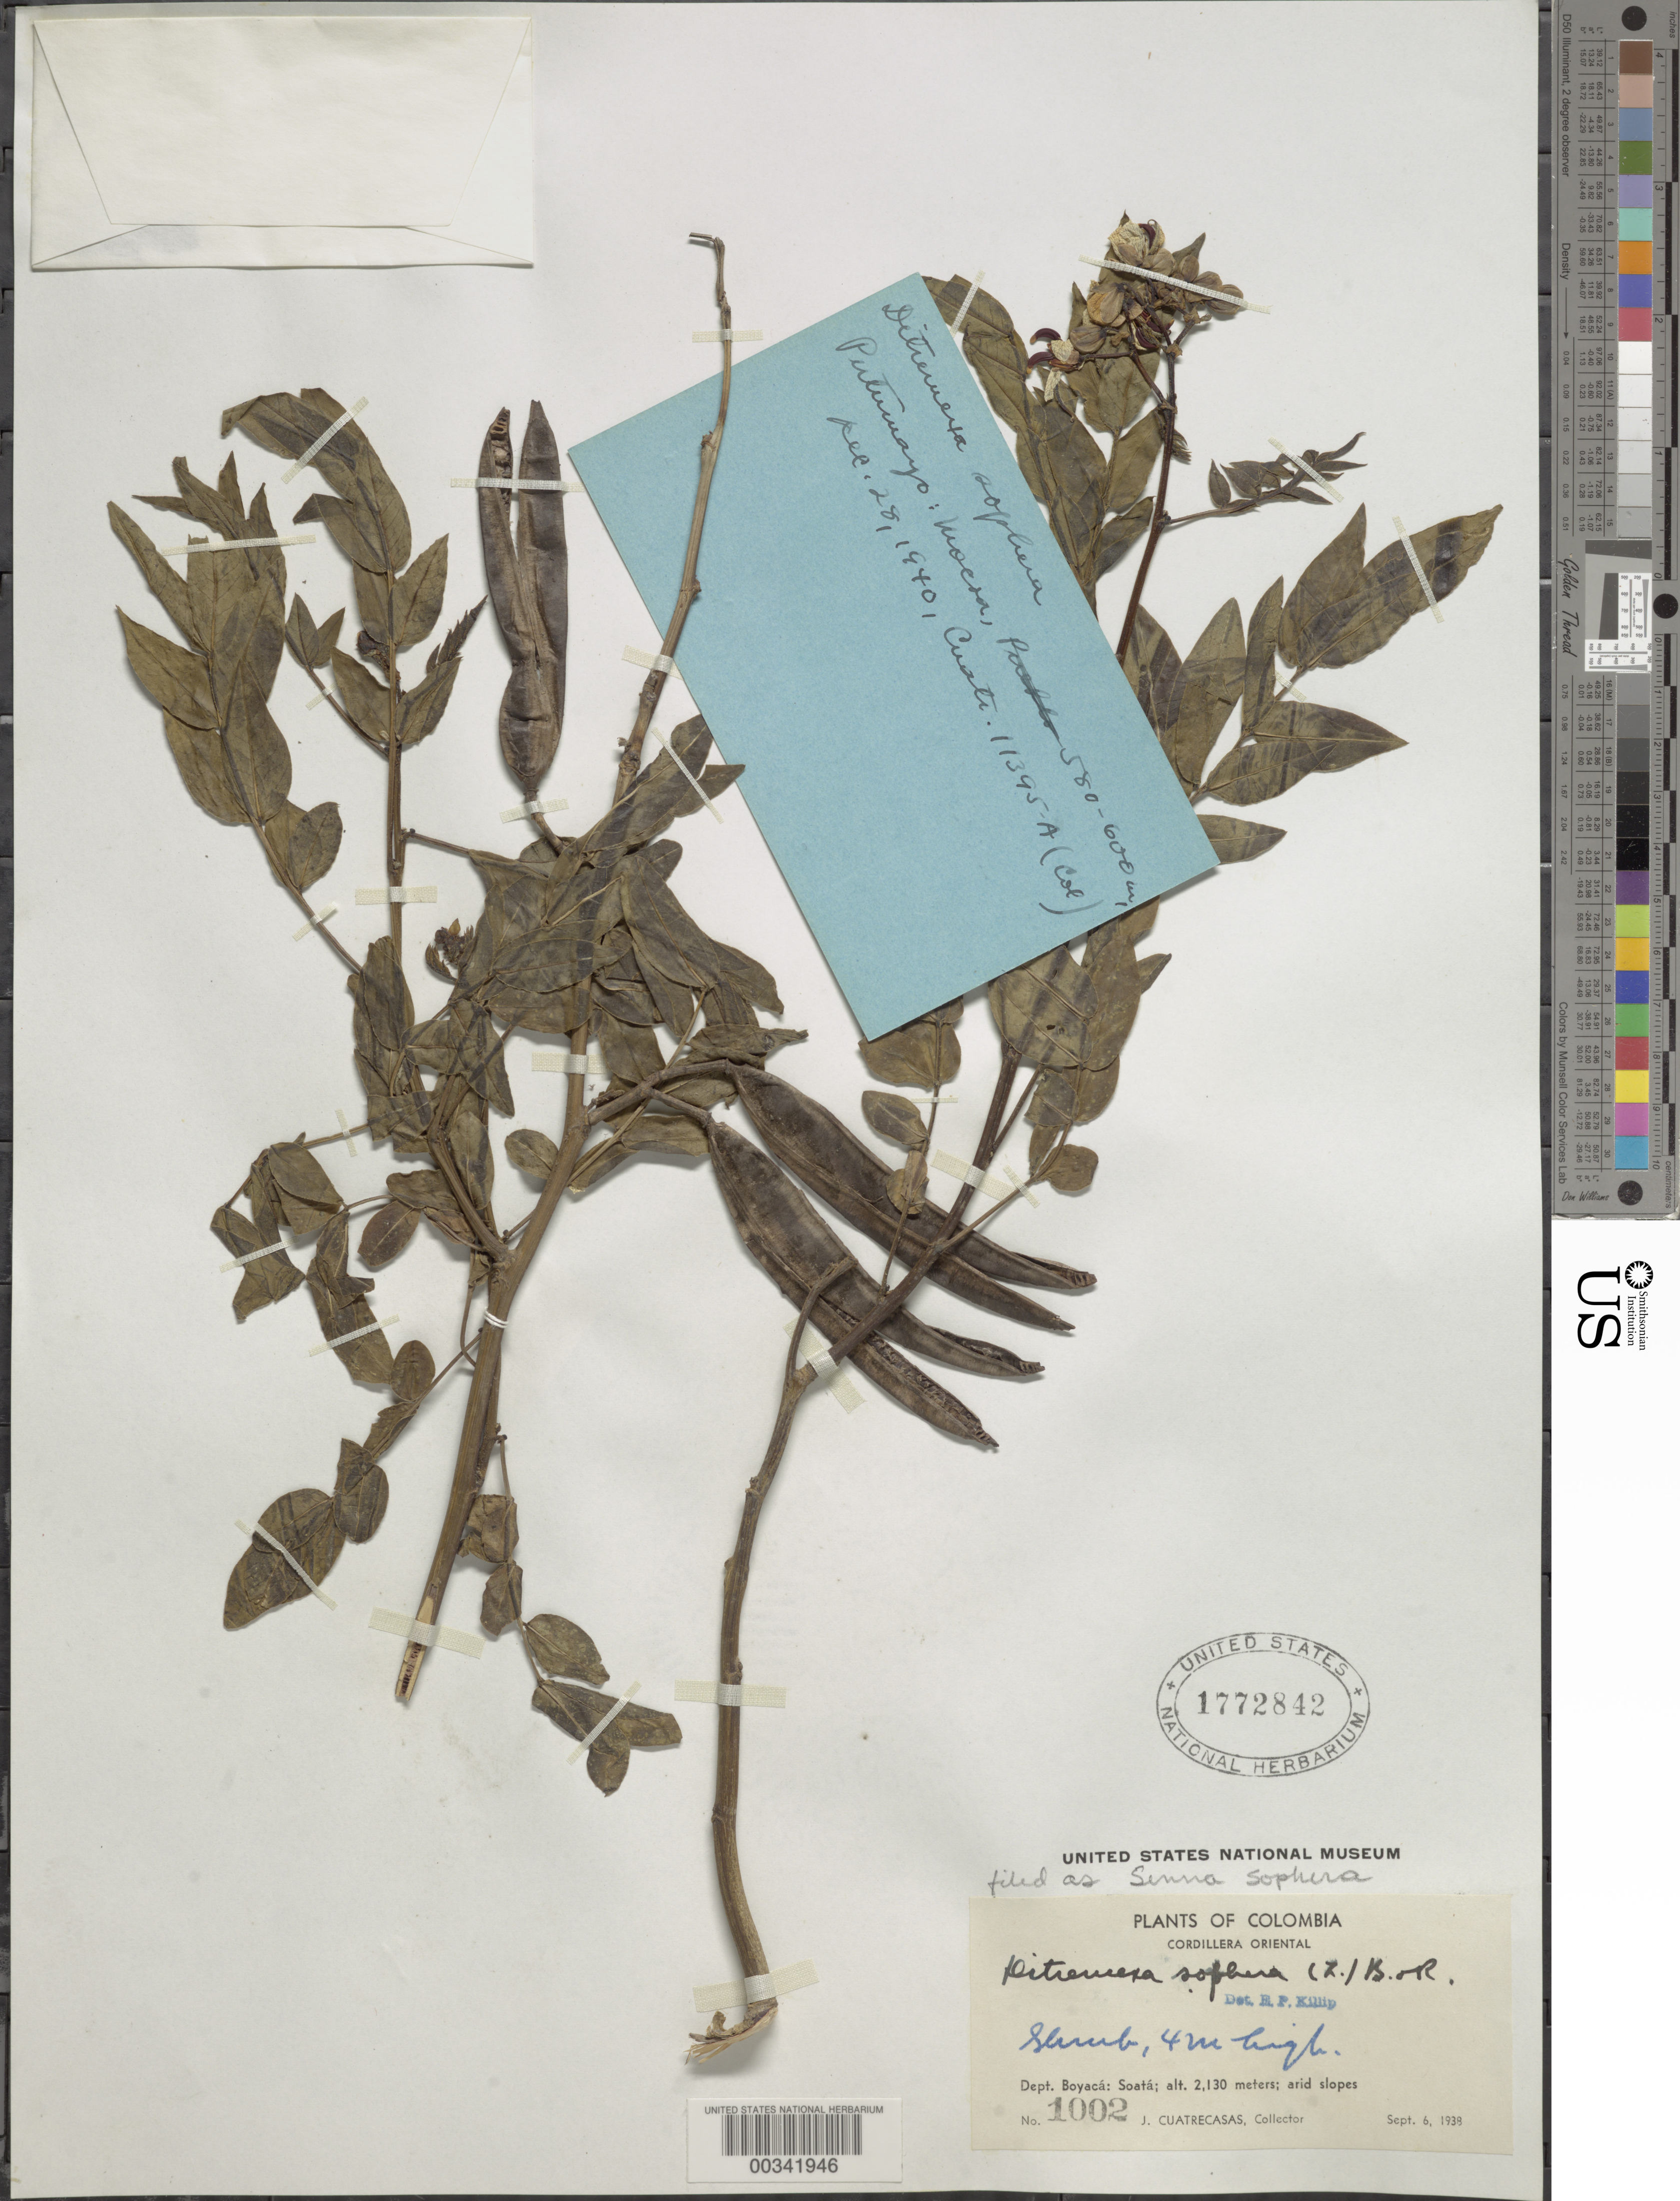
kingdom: Plantae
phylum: Tracheophyta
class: Magnoliopsida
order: Fabales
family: Fabaceae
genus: Senna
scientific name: Senna sophera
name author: (L.) Roxb.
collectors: J. Cuatrecasas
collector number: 1002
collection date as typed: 06 Sep 1938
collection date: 1938-09-06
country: Colombia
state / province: Boyacá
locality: Soata; Cordillera Oriental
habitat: Arid slopes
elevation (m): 2130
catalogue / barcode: US 1772842